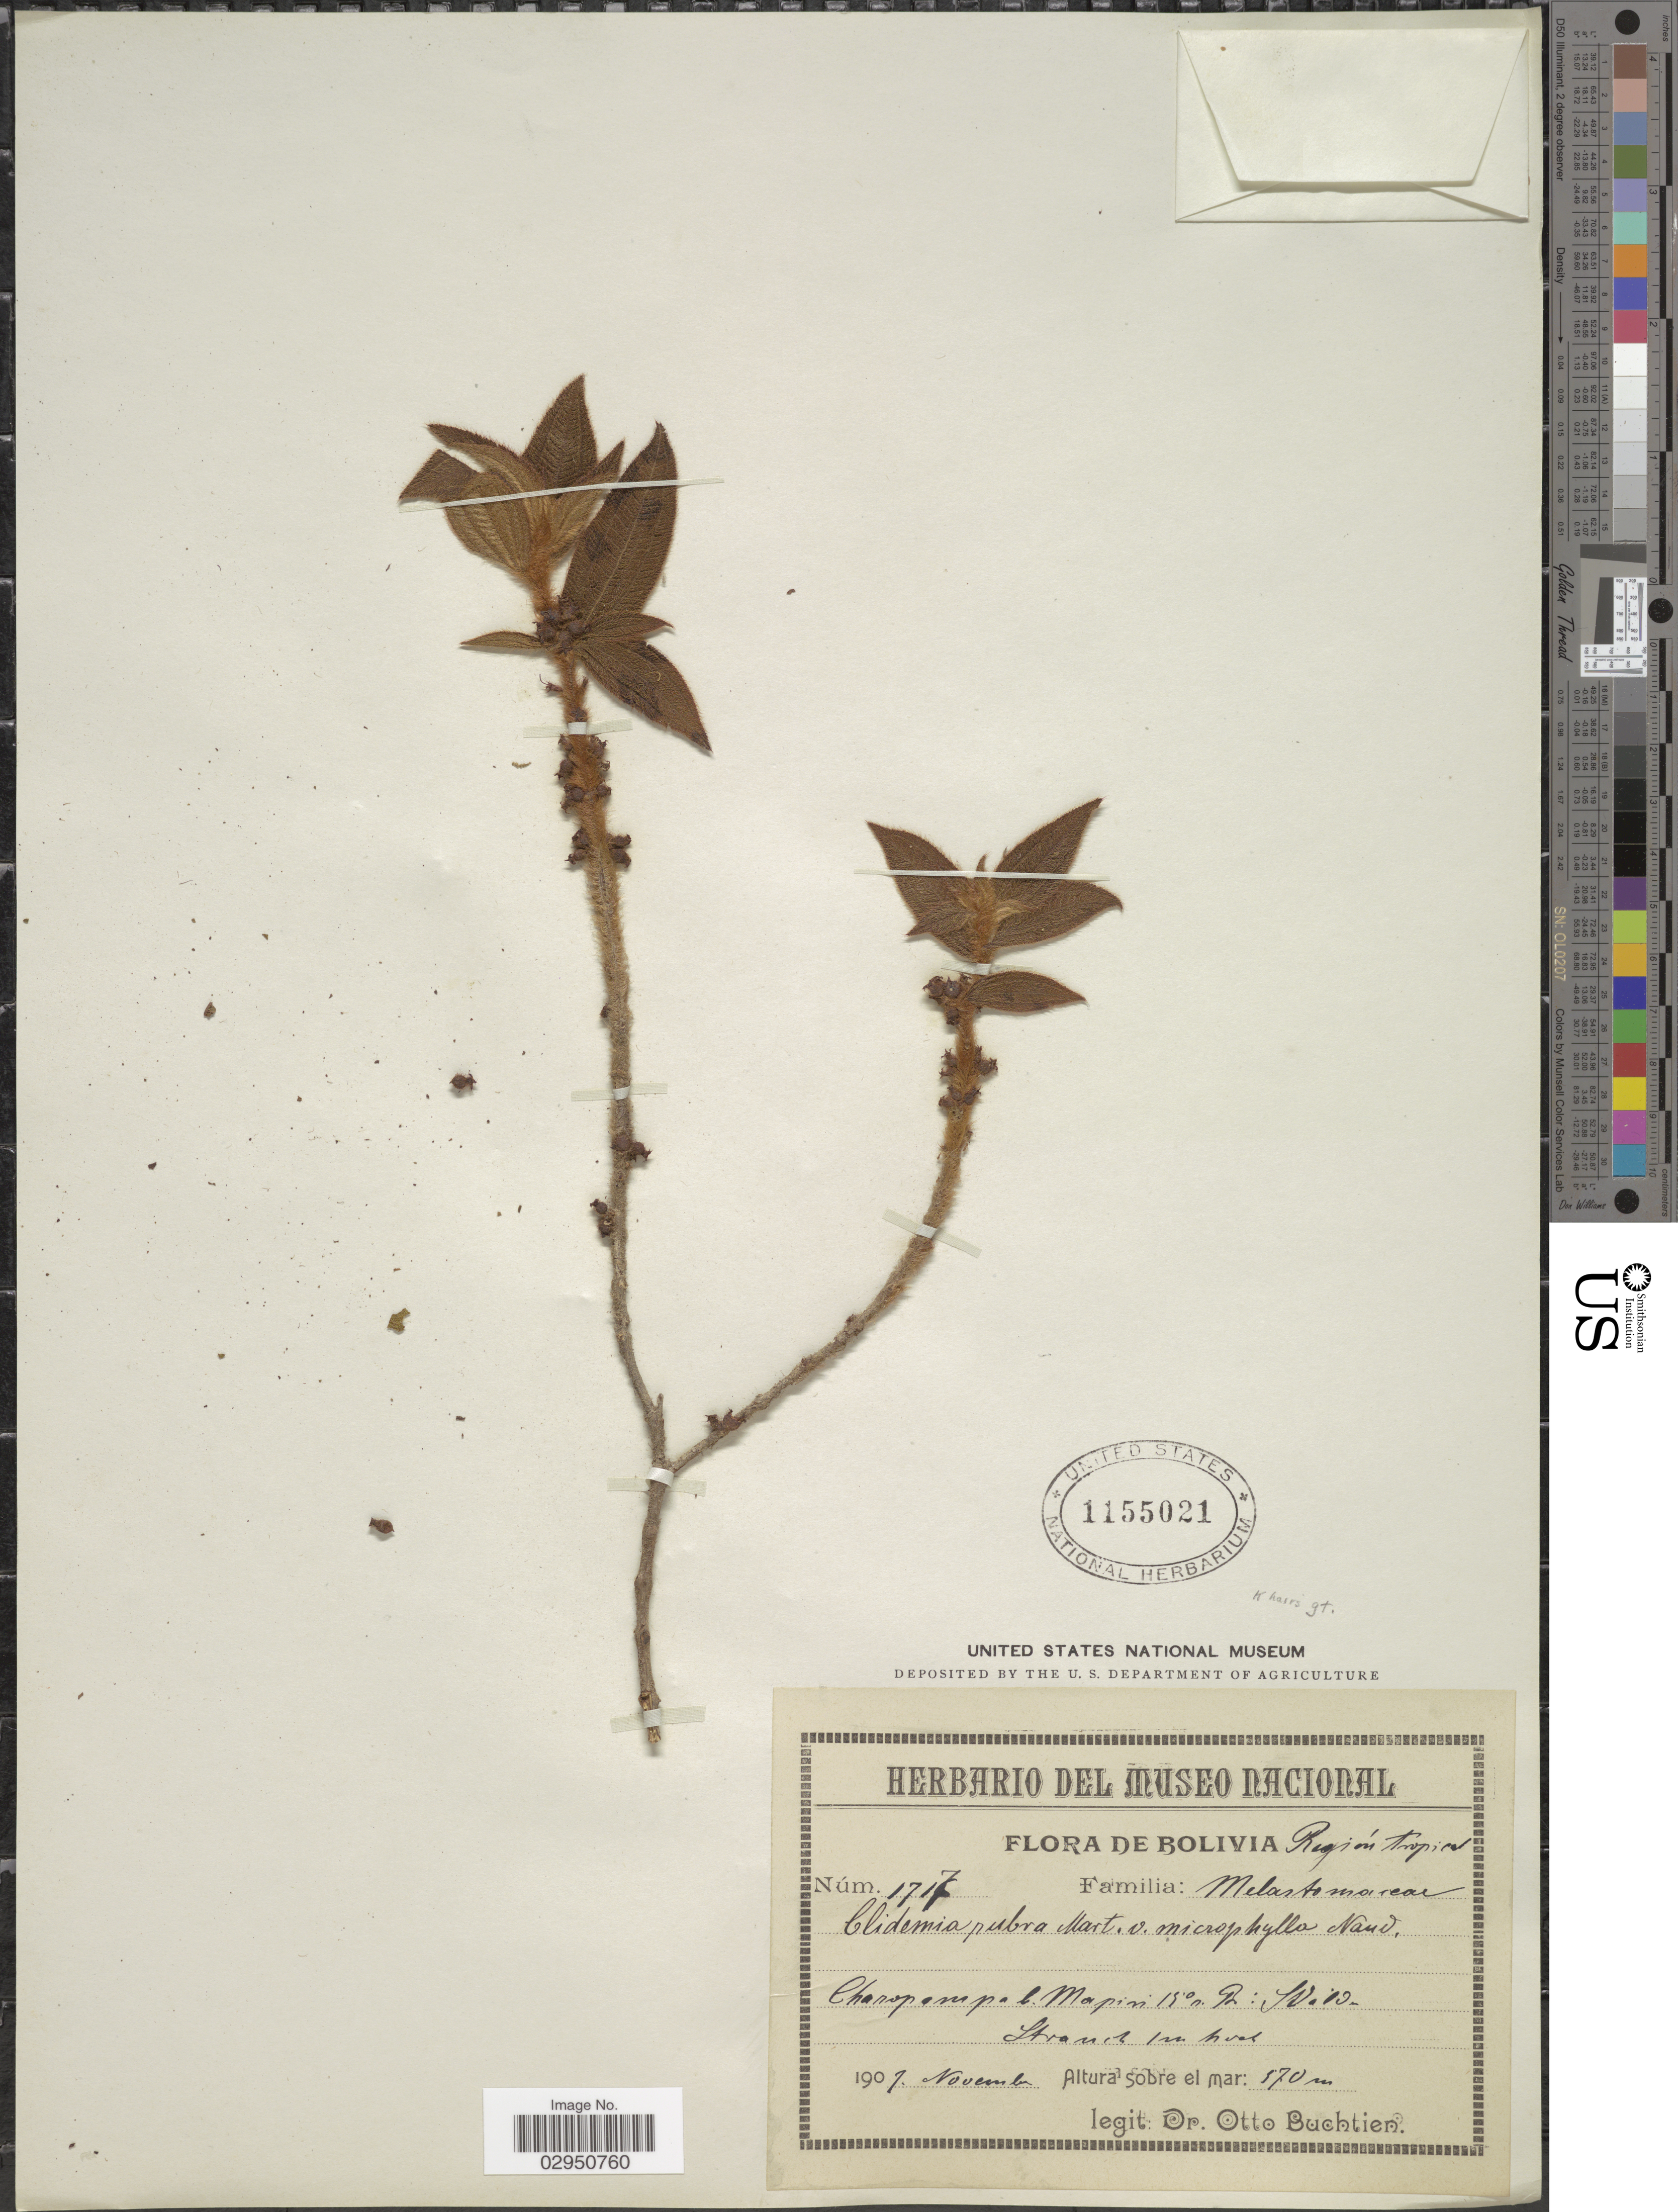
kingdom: Plantae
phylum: Tracheophyta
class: Magnoliopsida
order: Myrtales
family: Melastomataceae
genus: Clidemia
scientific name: Clidemia rubra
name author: (Aubl.) Mart.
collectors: O. Buchtien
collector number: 1717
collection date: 1907-11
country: Bolivia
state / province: La Paz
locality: Charopampa b. Mapiri 15° n. Br.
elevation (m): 570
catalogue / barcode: US 1155021